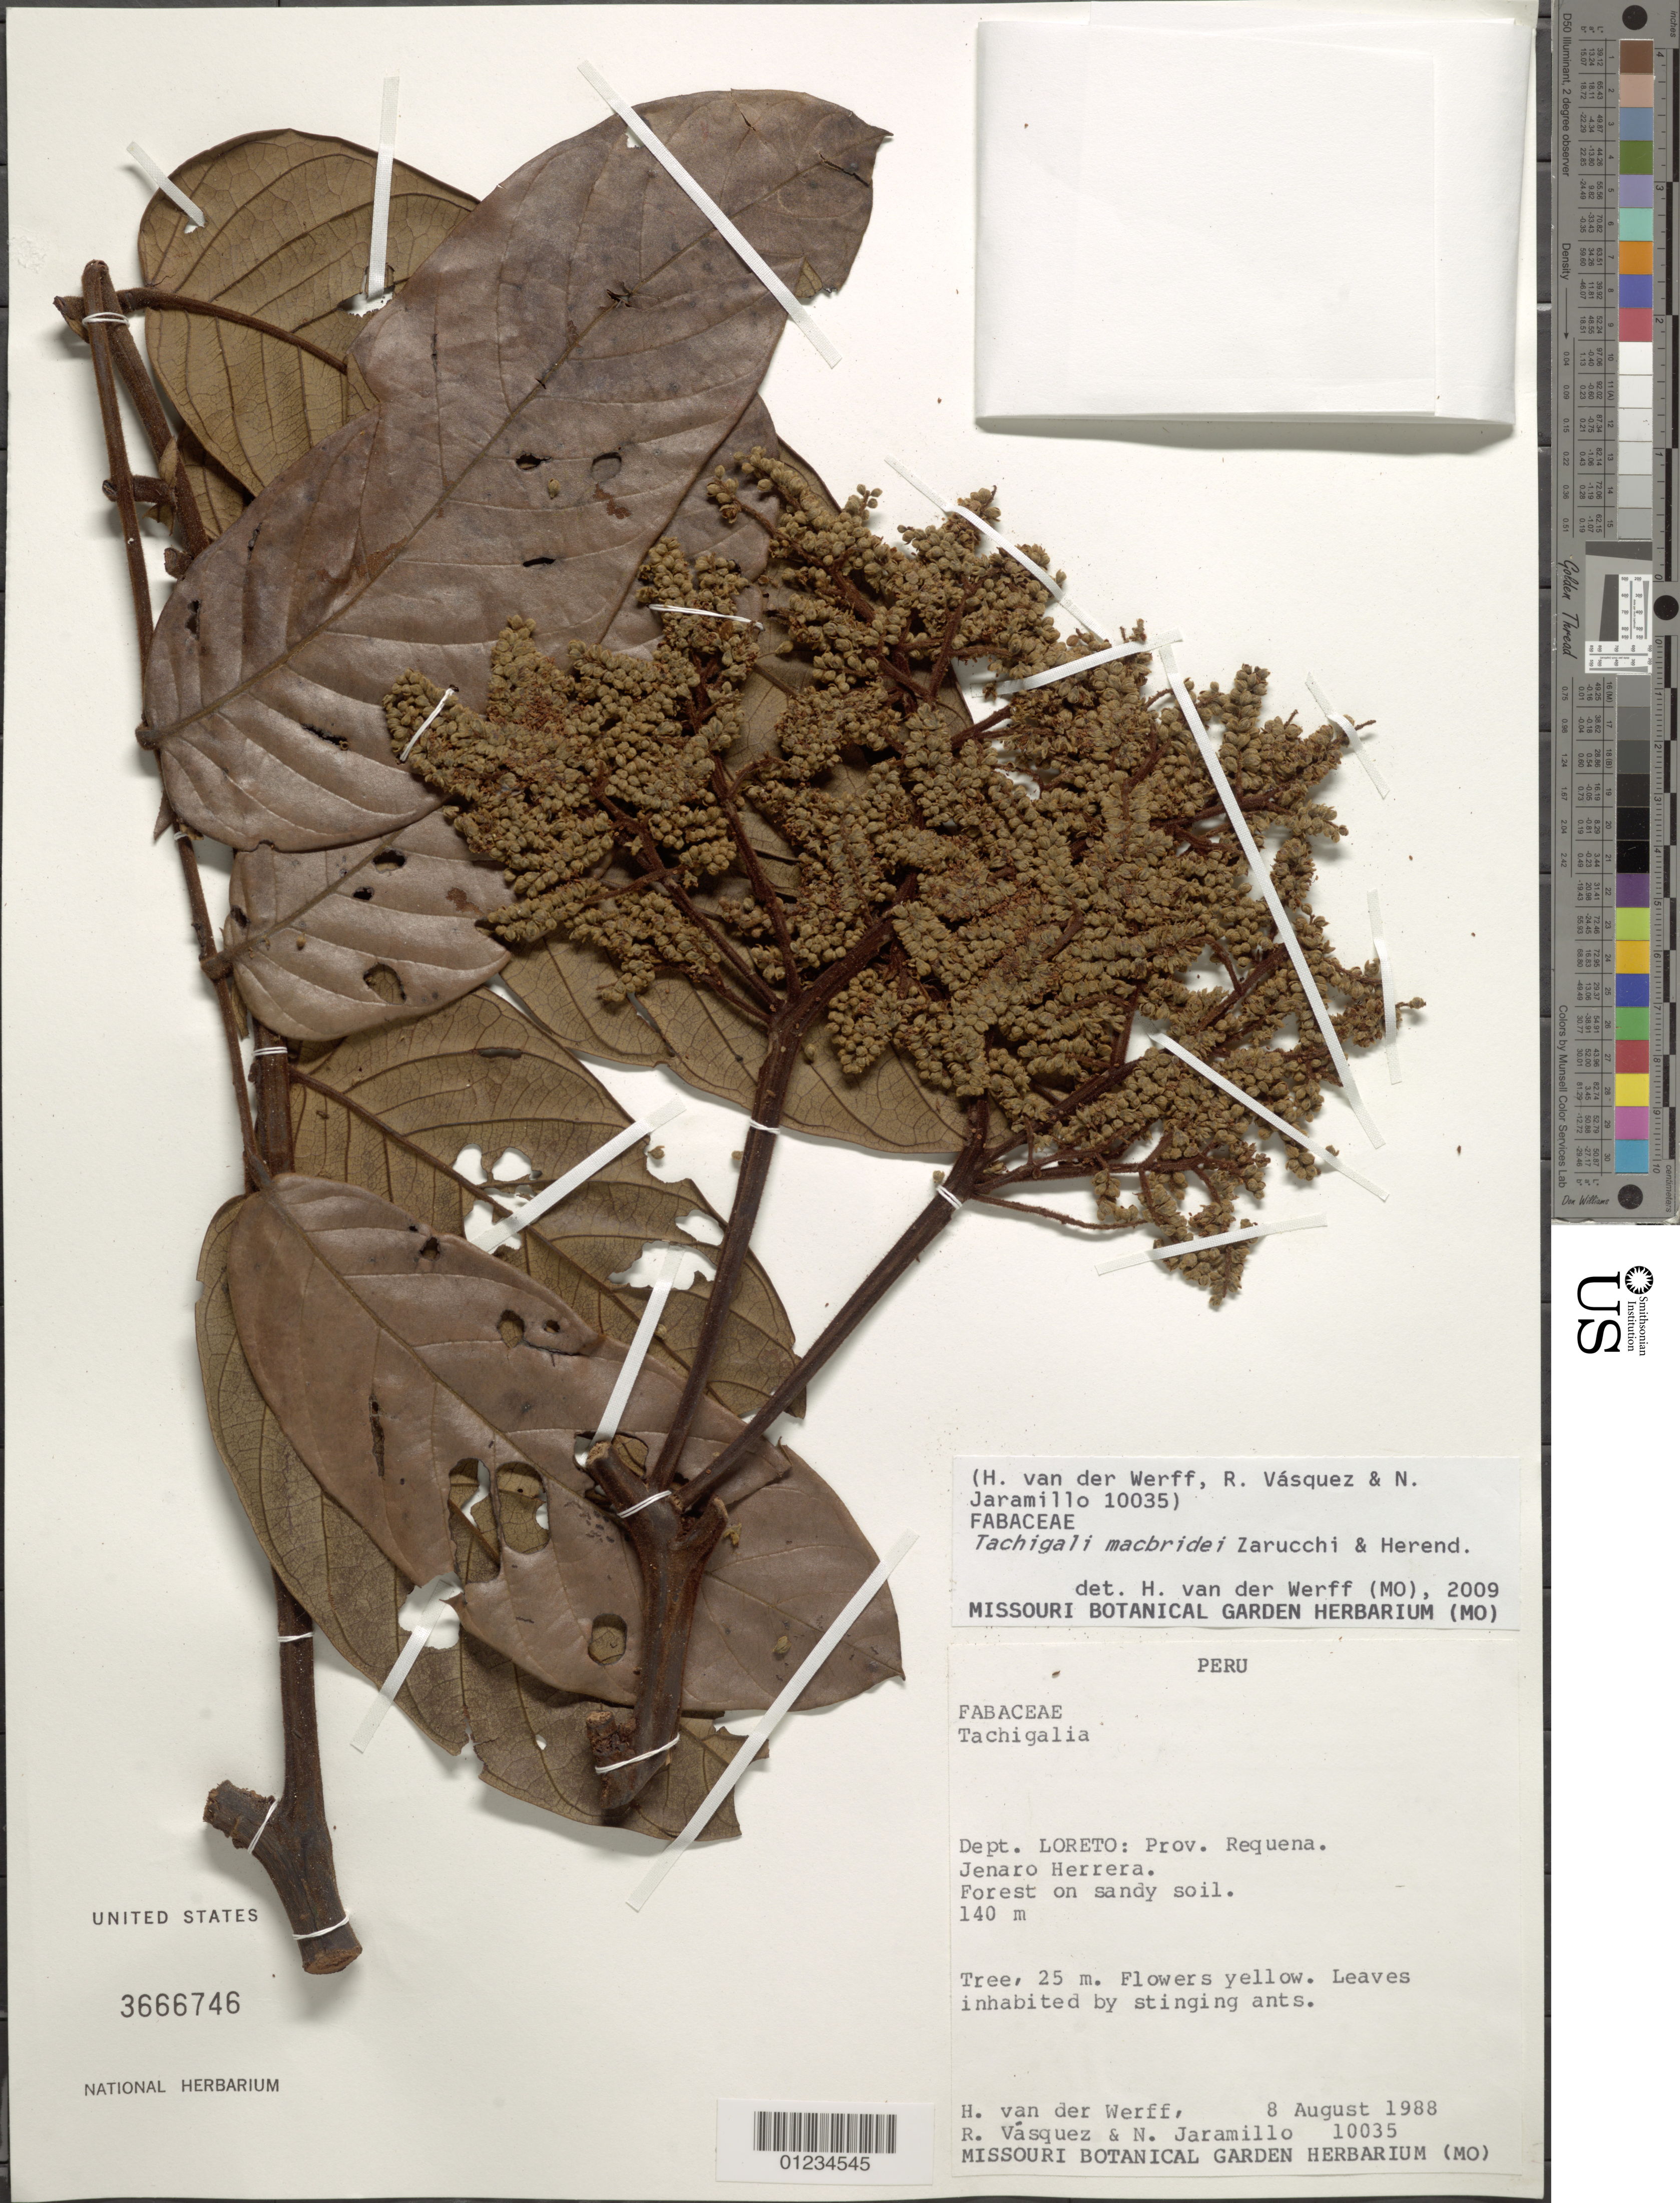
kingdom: Plantae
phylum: Tracheophyta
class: Magnoliopsida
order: Fabales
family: Fabaceae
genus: Tachigali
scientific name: Tachigali macbridei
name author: Zarucchi & Herend.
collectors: H. van der Werff, R. Vásquez & N. Jaramillo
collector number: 10035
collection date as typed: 08 Aug 1988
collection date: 1988-08-08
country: Peru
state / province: Loreto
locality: Prov. Requena; Jenaro Herrera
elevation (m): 140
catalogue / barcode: US 3666746